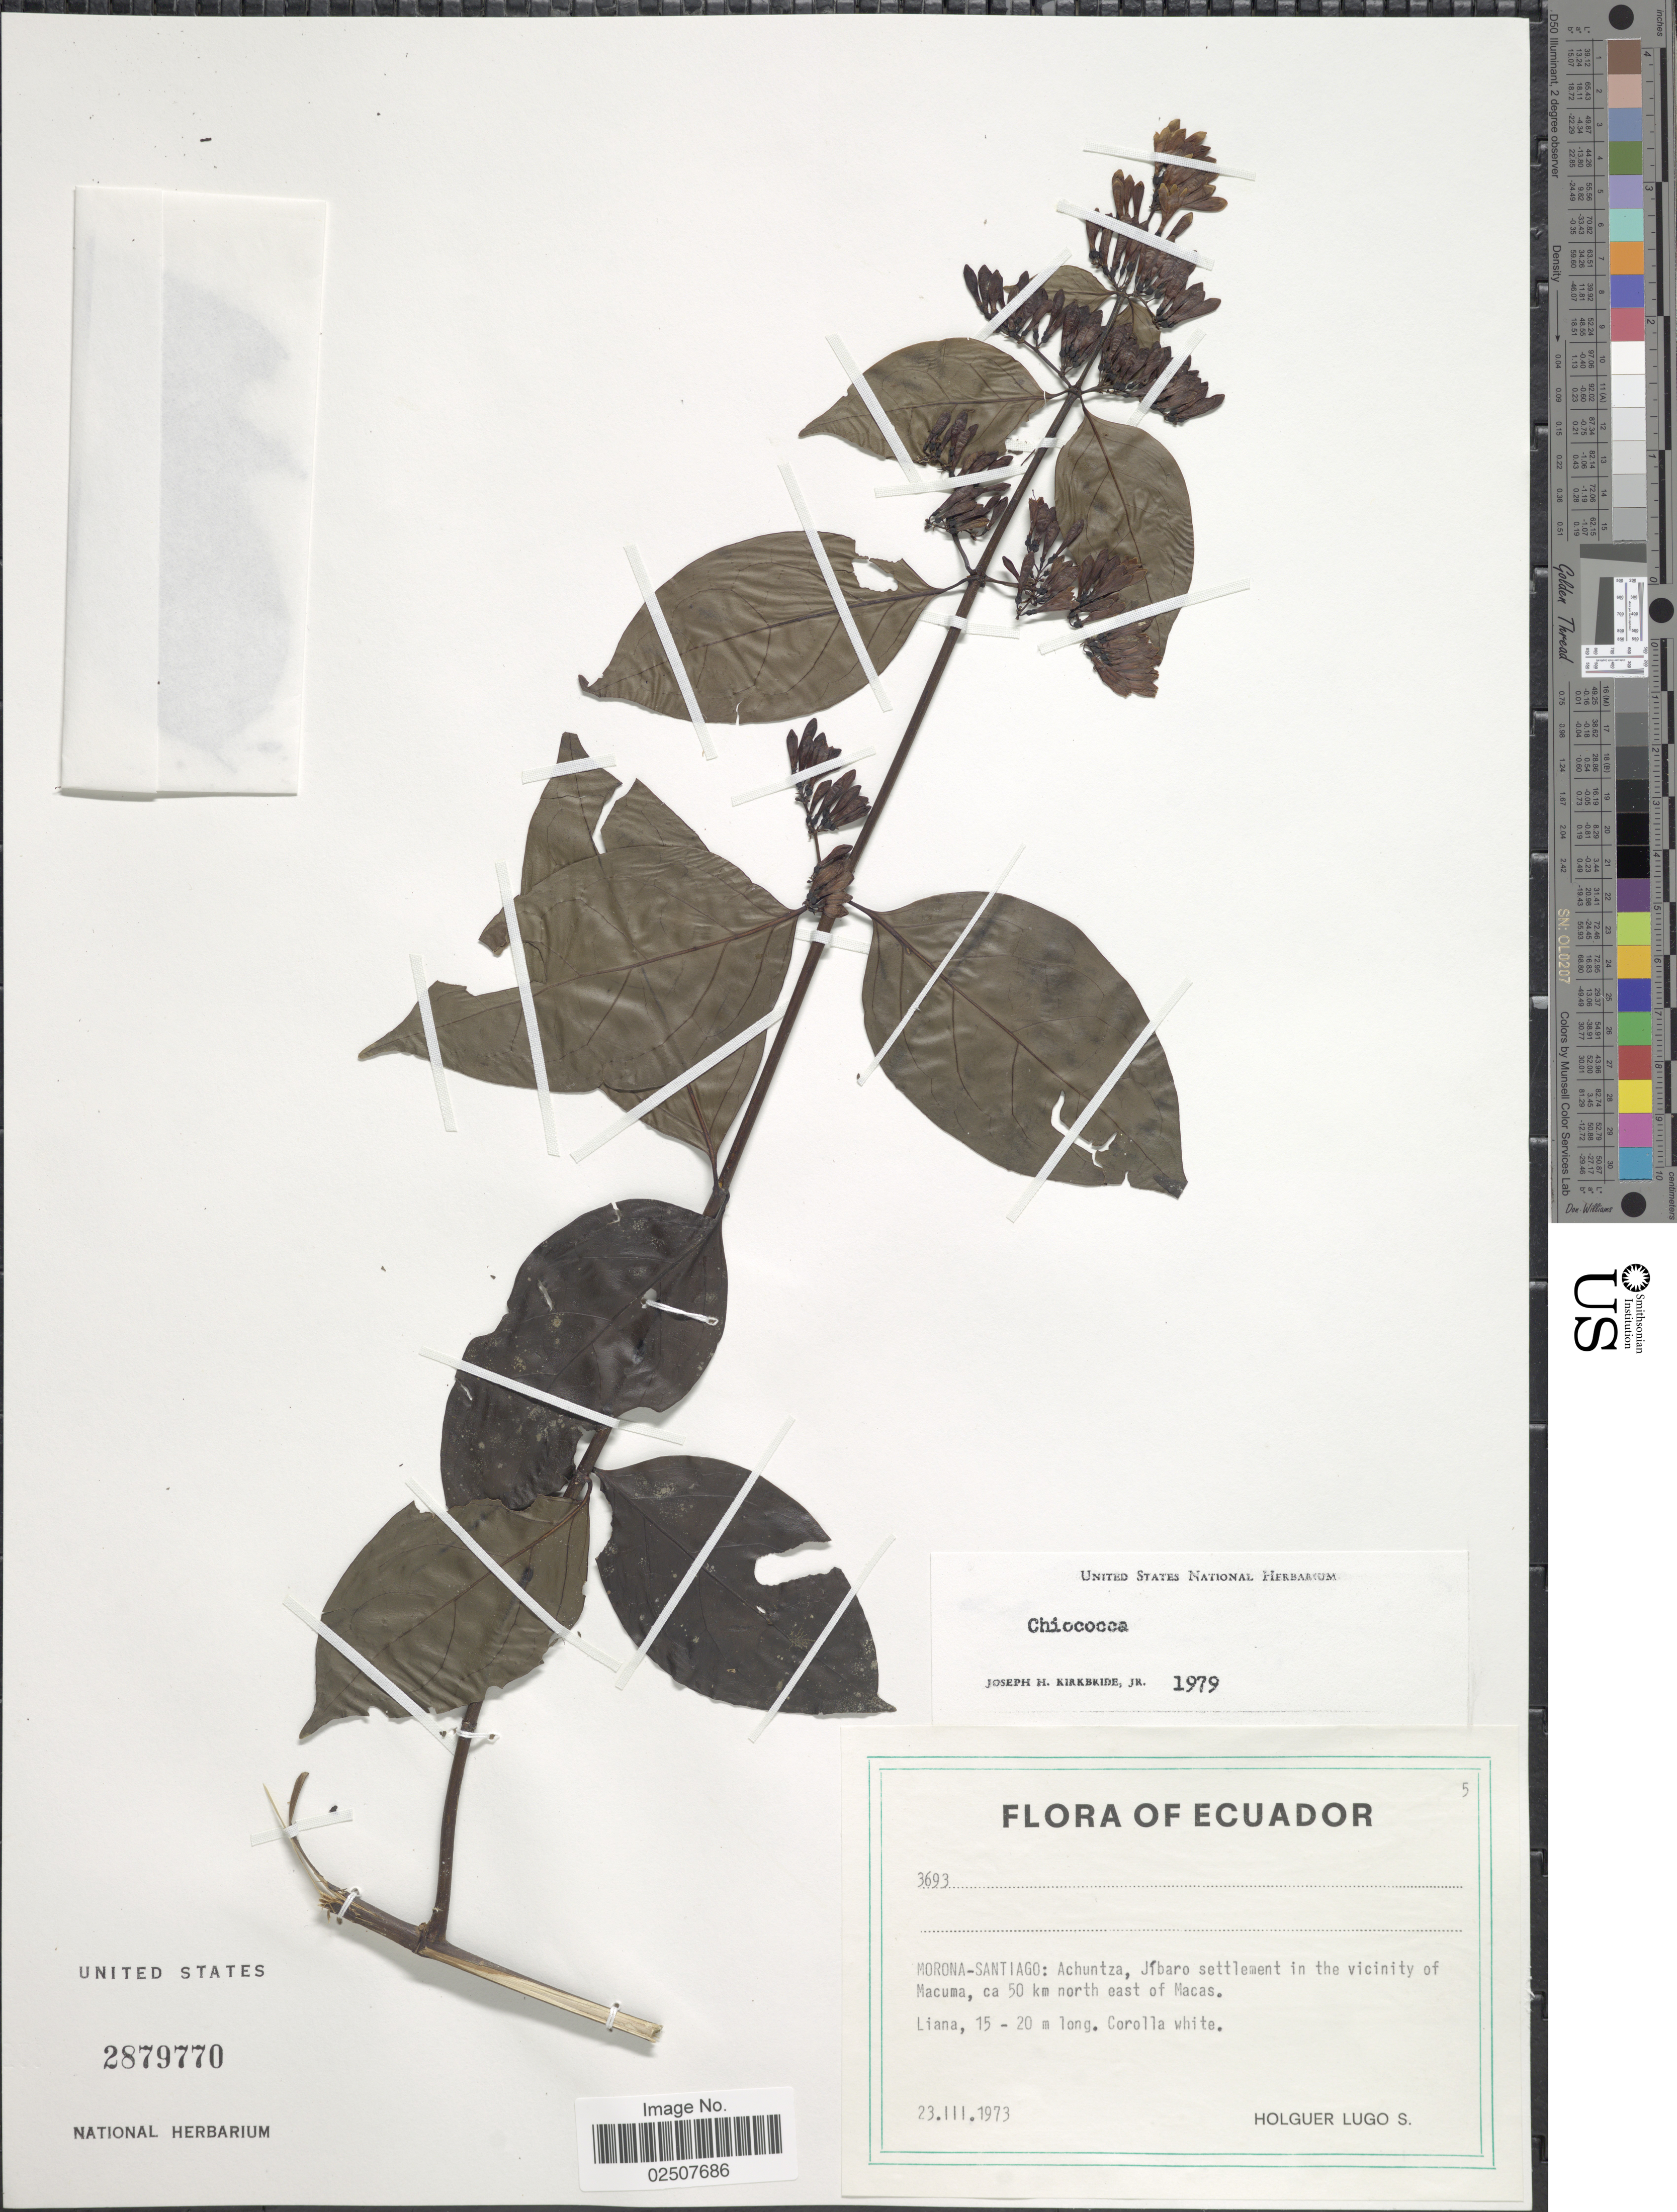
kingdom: Plantae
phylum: Tracheophyta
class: Magnoliopsida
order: Gentianales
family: Rubiaceae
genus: Chiococca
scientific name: Chiococca sp.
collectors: H. Lugo S.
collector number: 3693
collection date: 1973-03-23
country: Ecuador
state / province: Morona-Santiago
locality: Achuntza, Jíbaro settlement in the vicinity of Macuma, ca 50 km north east of Macas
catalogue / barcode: US 2879770